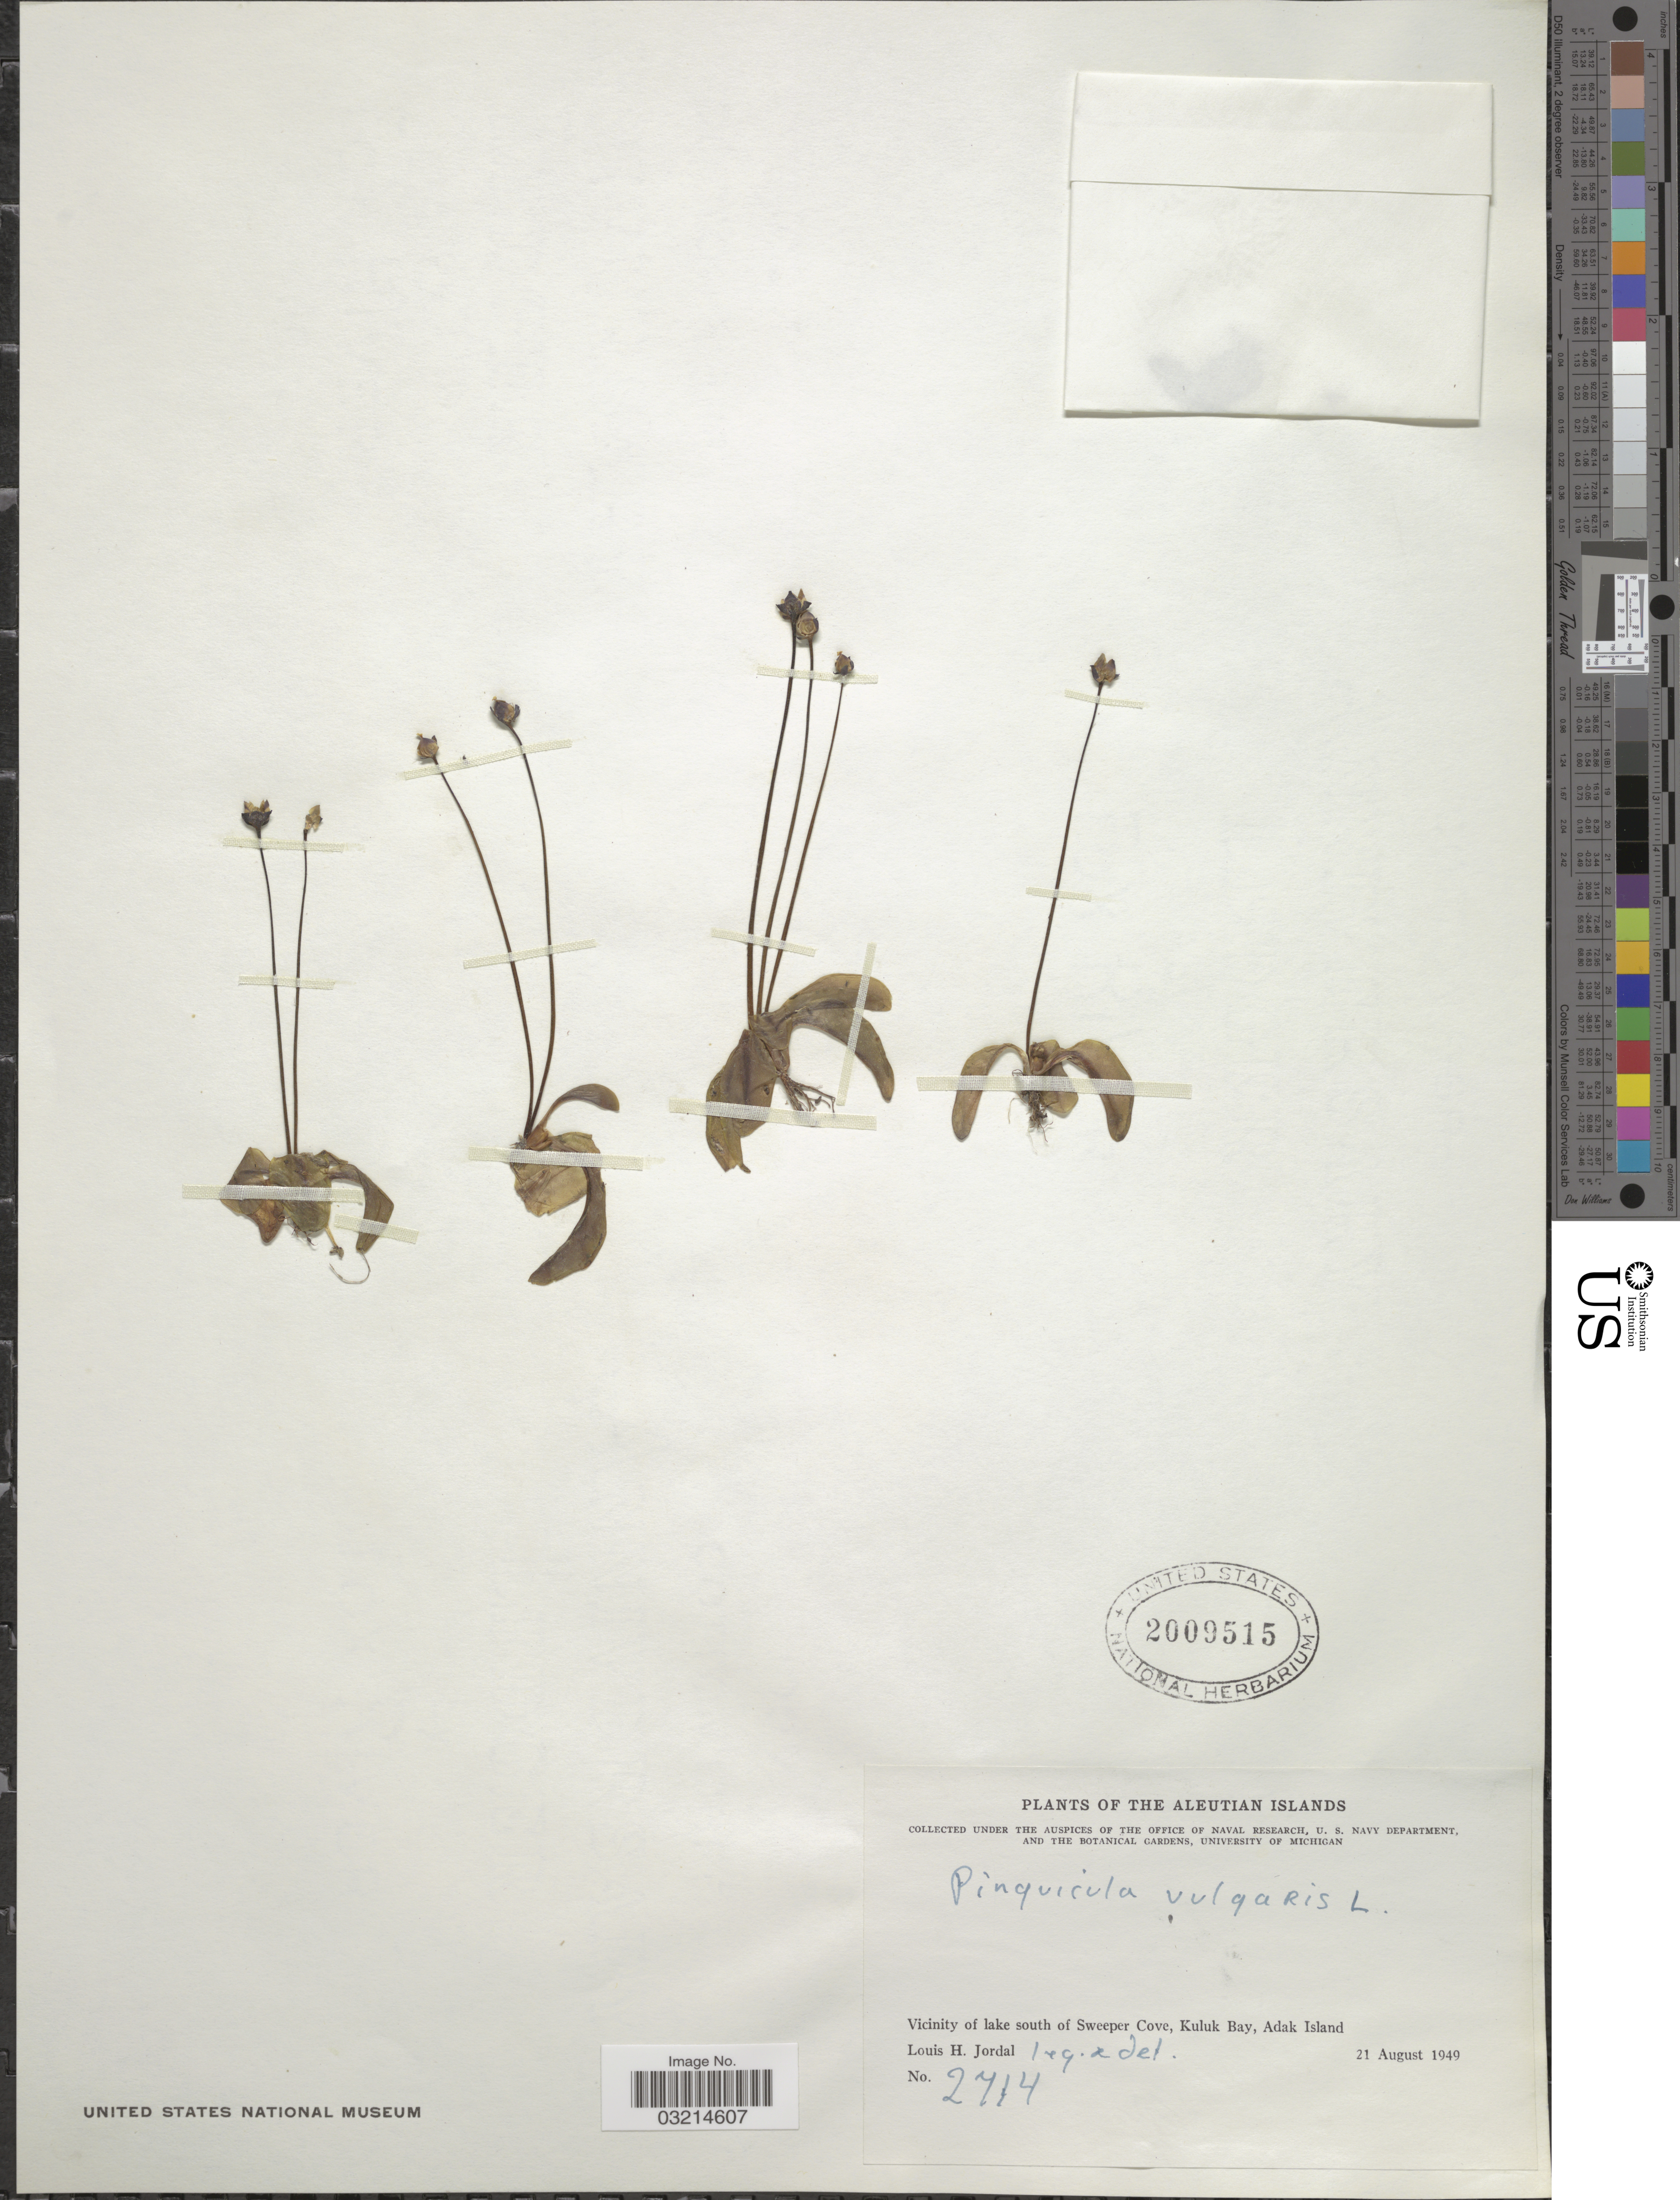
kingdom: Plantae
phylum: Tracheophyta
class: Magnoliopsida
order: Lamiales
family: Lentibulariaceae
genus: Pinguicula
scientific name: Pinguicula vulgaris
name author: L.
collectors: L. Jordal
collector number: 2714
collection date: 1949-08-21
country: United States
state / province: Alaska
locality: The Aleutian Islands, Vicinity of lake south of Sweeper Cove, Kuluk Bay, Adak Island.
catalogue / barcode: US 2009515